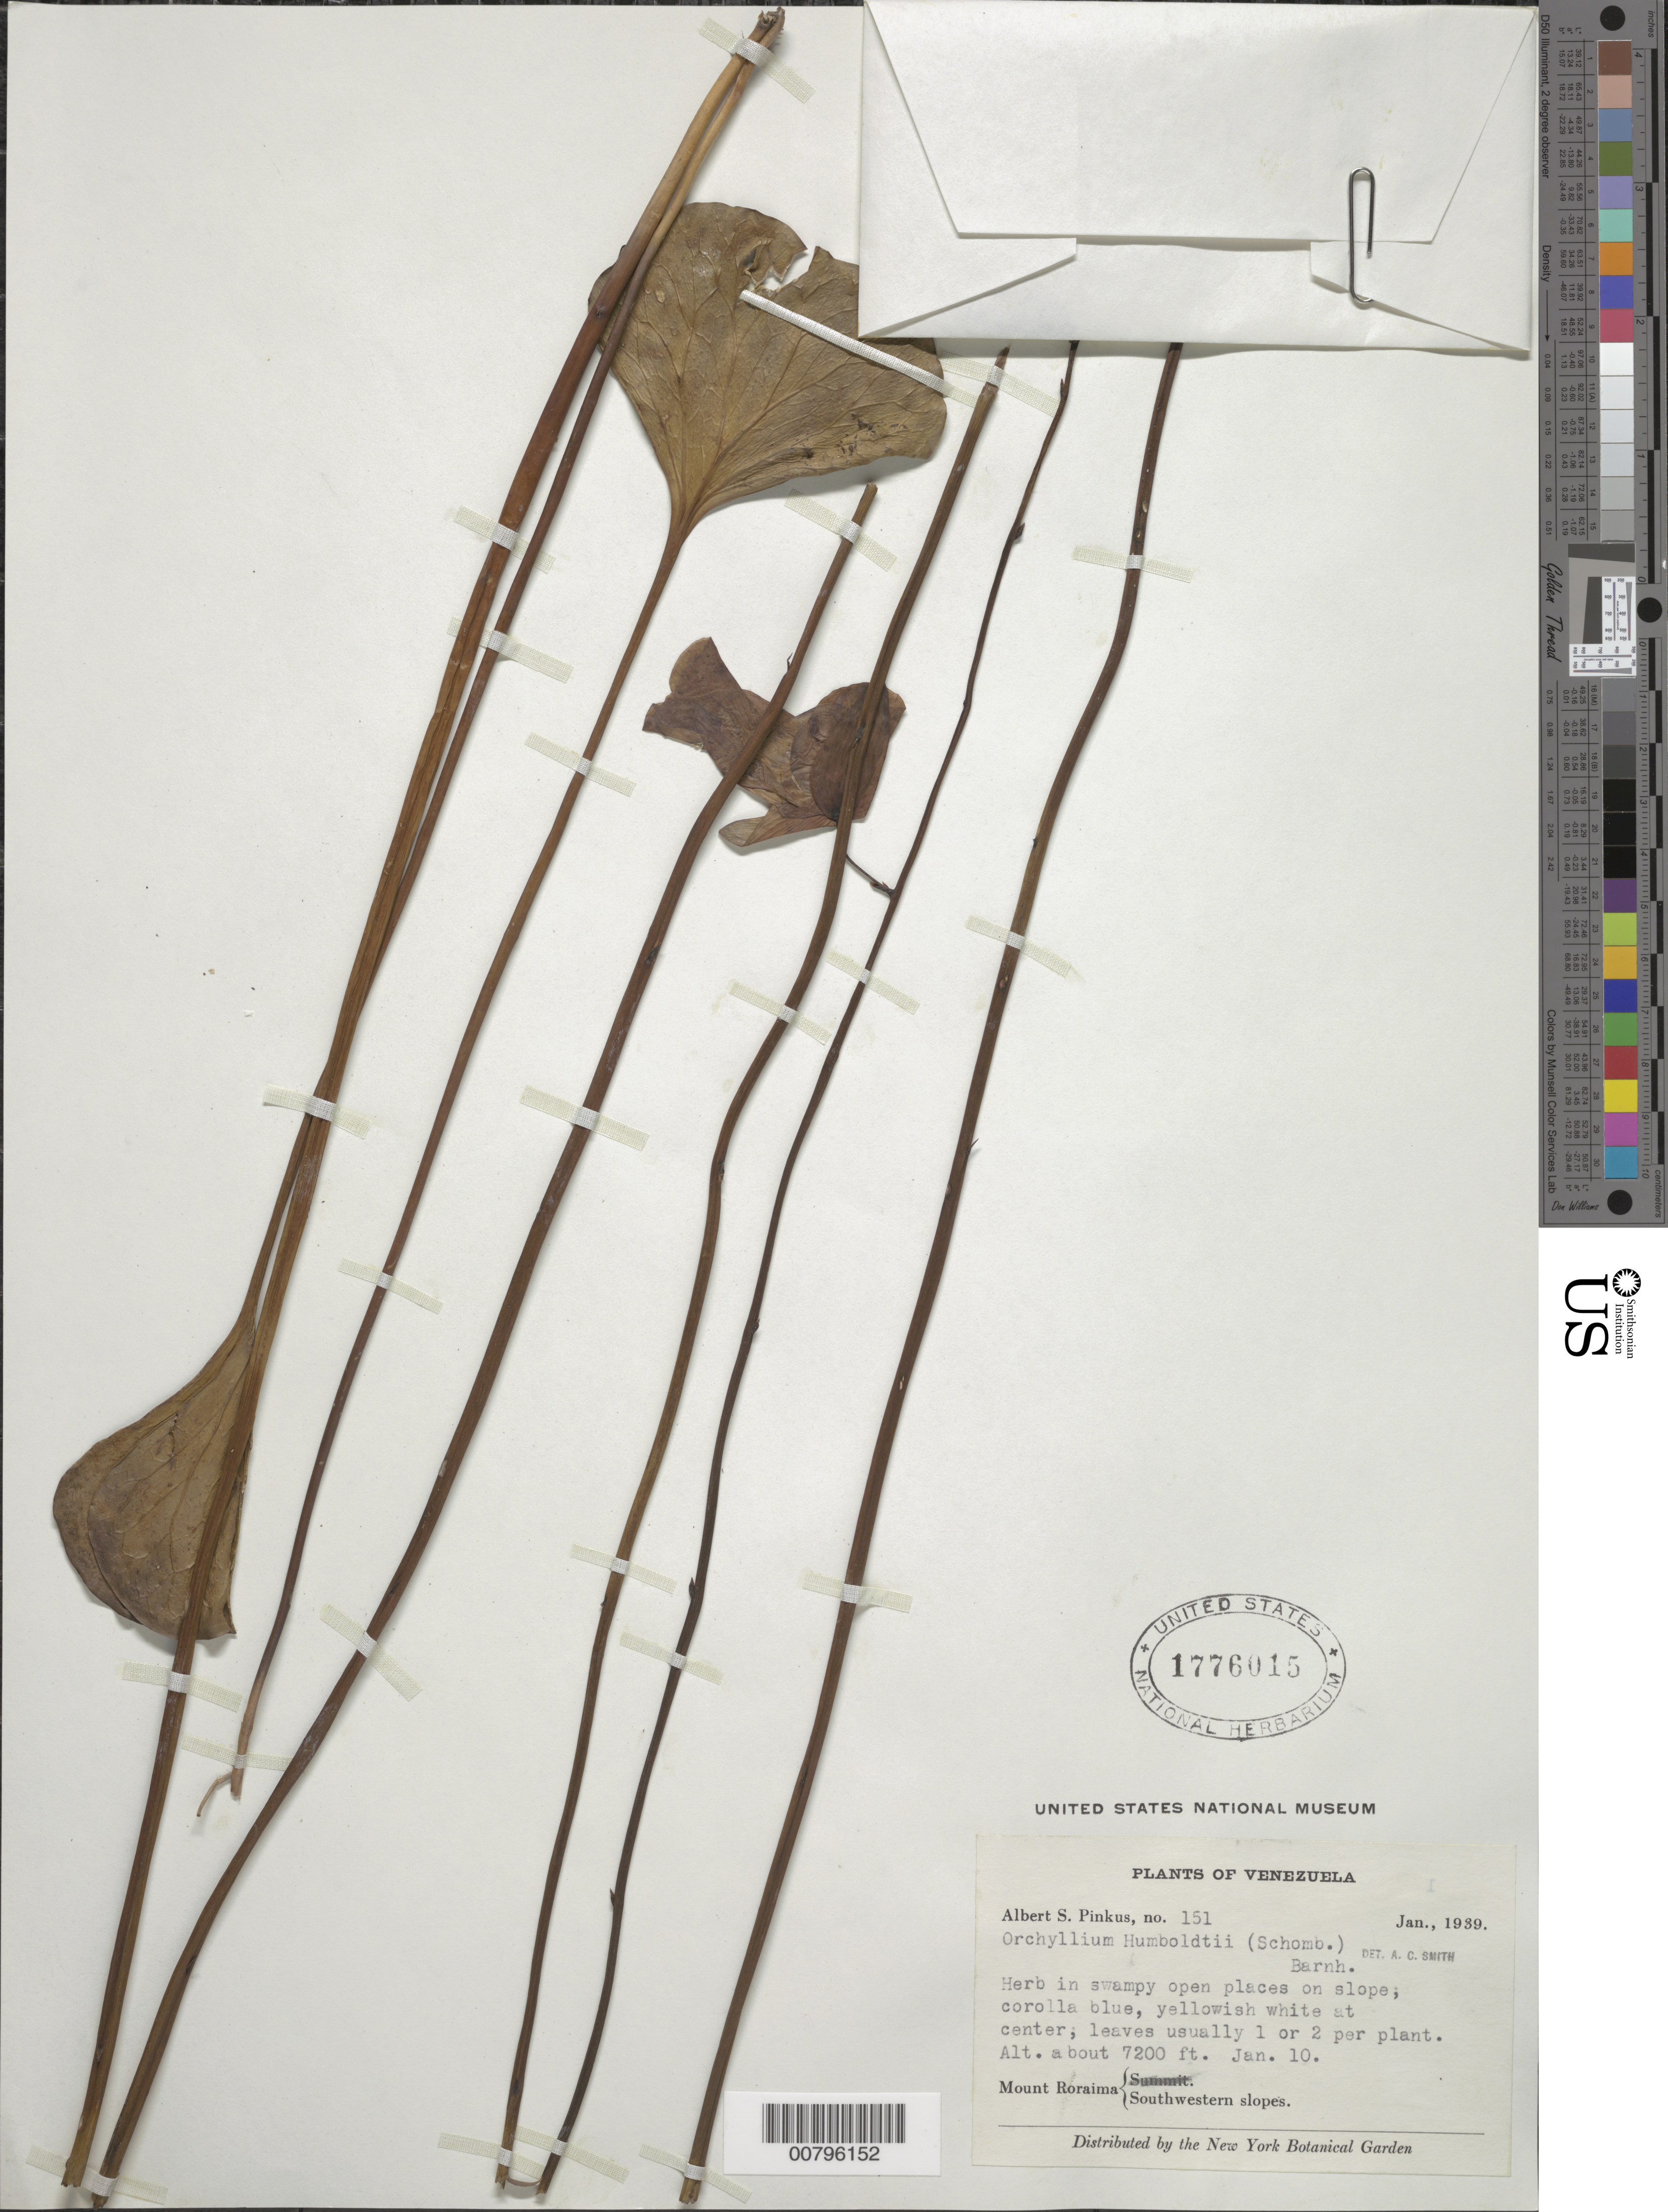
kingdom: Plantae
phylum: Tracheophyta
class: Magnoliopsida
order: Lamiales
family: Lentibulariaceae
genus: Orchyllium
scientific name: Orchyllium humboldtii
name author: (R.H. Schomb.)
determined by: Smith, A. C.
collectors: A. Pinkus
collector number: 151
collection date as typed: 10-Jan-39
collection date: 1939-01-10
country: Venezuela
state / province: Bolívar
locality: Mt. Roraima, SW slopes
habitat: Swampy open places on slope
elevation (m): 2195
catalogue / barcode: US 1776015